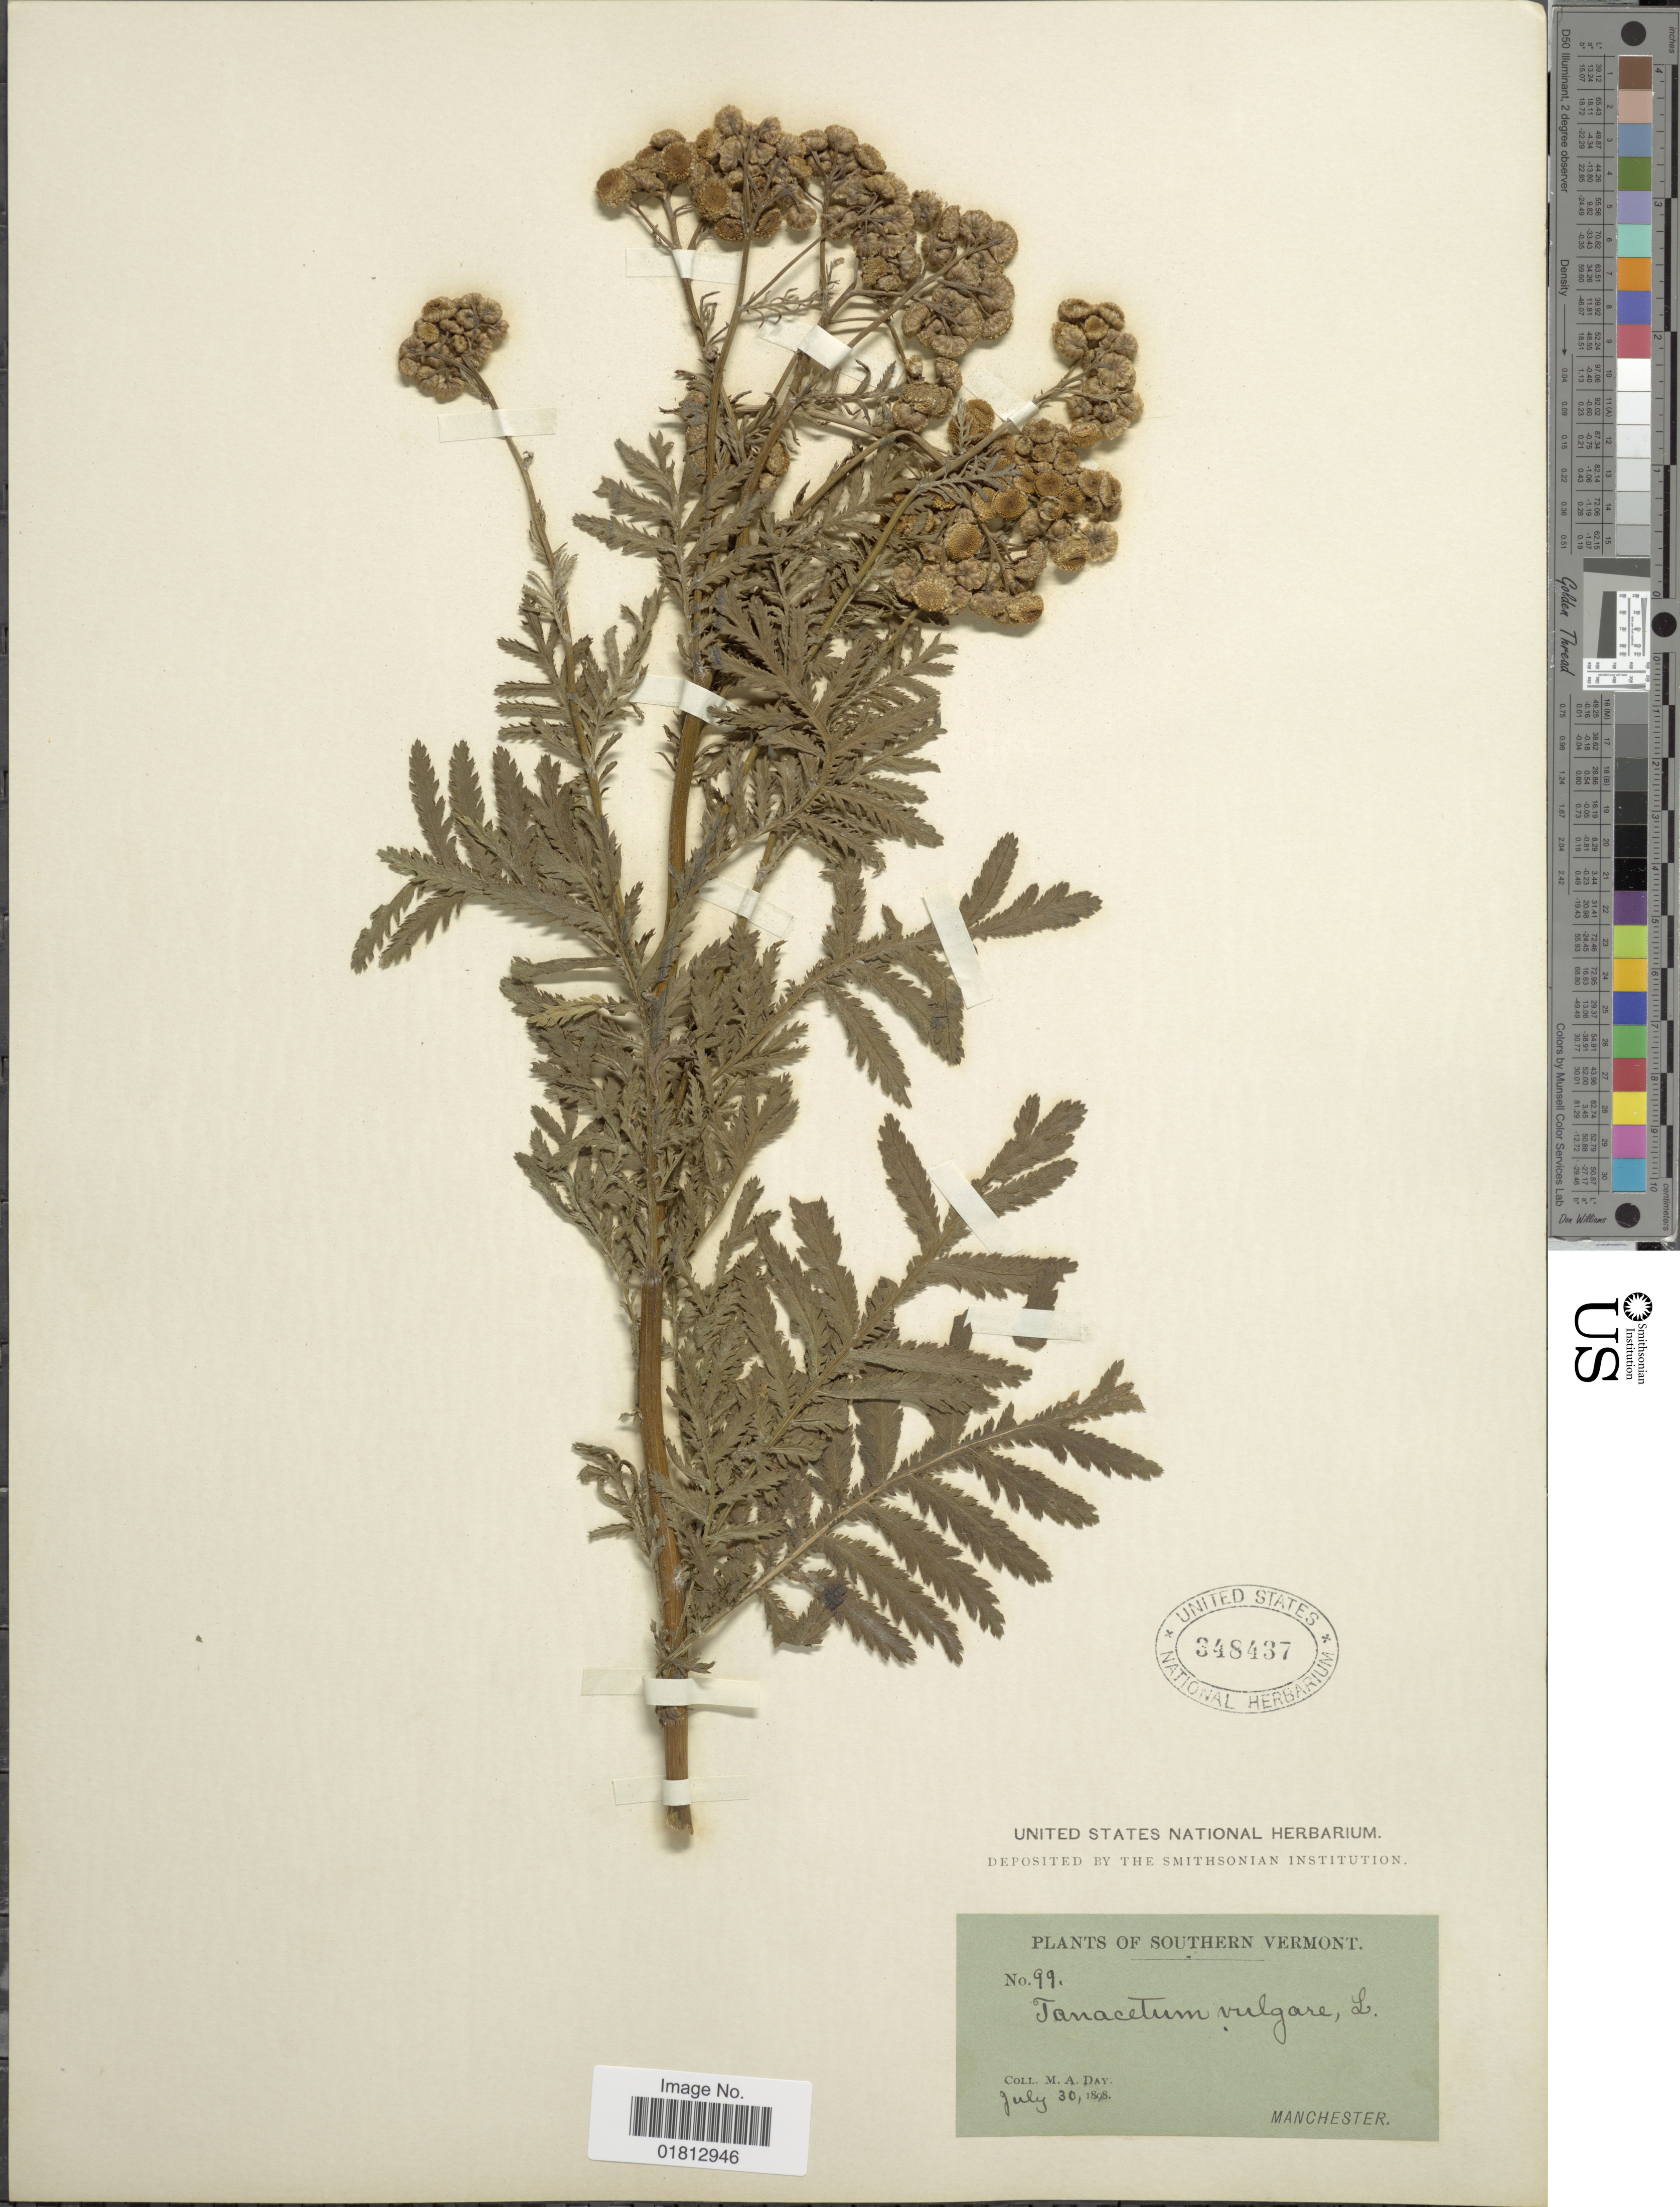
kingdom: Plantae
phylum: Tracheophyta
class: Magnoliopsida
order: Asterales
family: Asteraceae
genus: Tanacetum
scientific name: Tanacetum vulgare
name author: L.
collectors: M. Day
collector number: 99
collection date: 1898-07-30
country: United States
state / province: Vermont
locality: Southern Vermont, Manchester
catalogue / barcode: US 348437